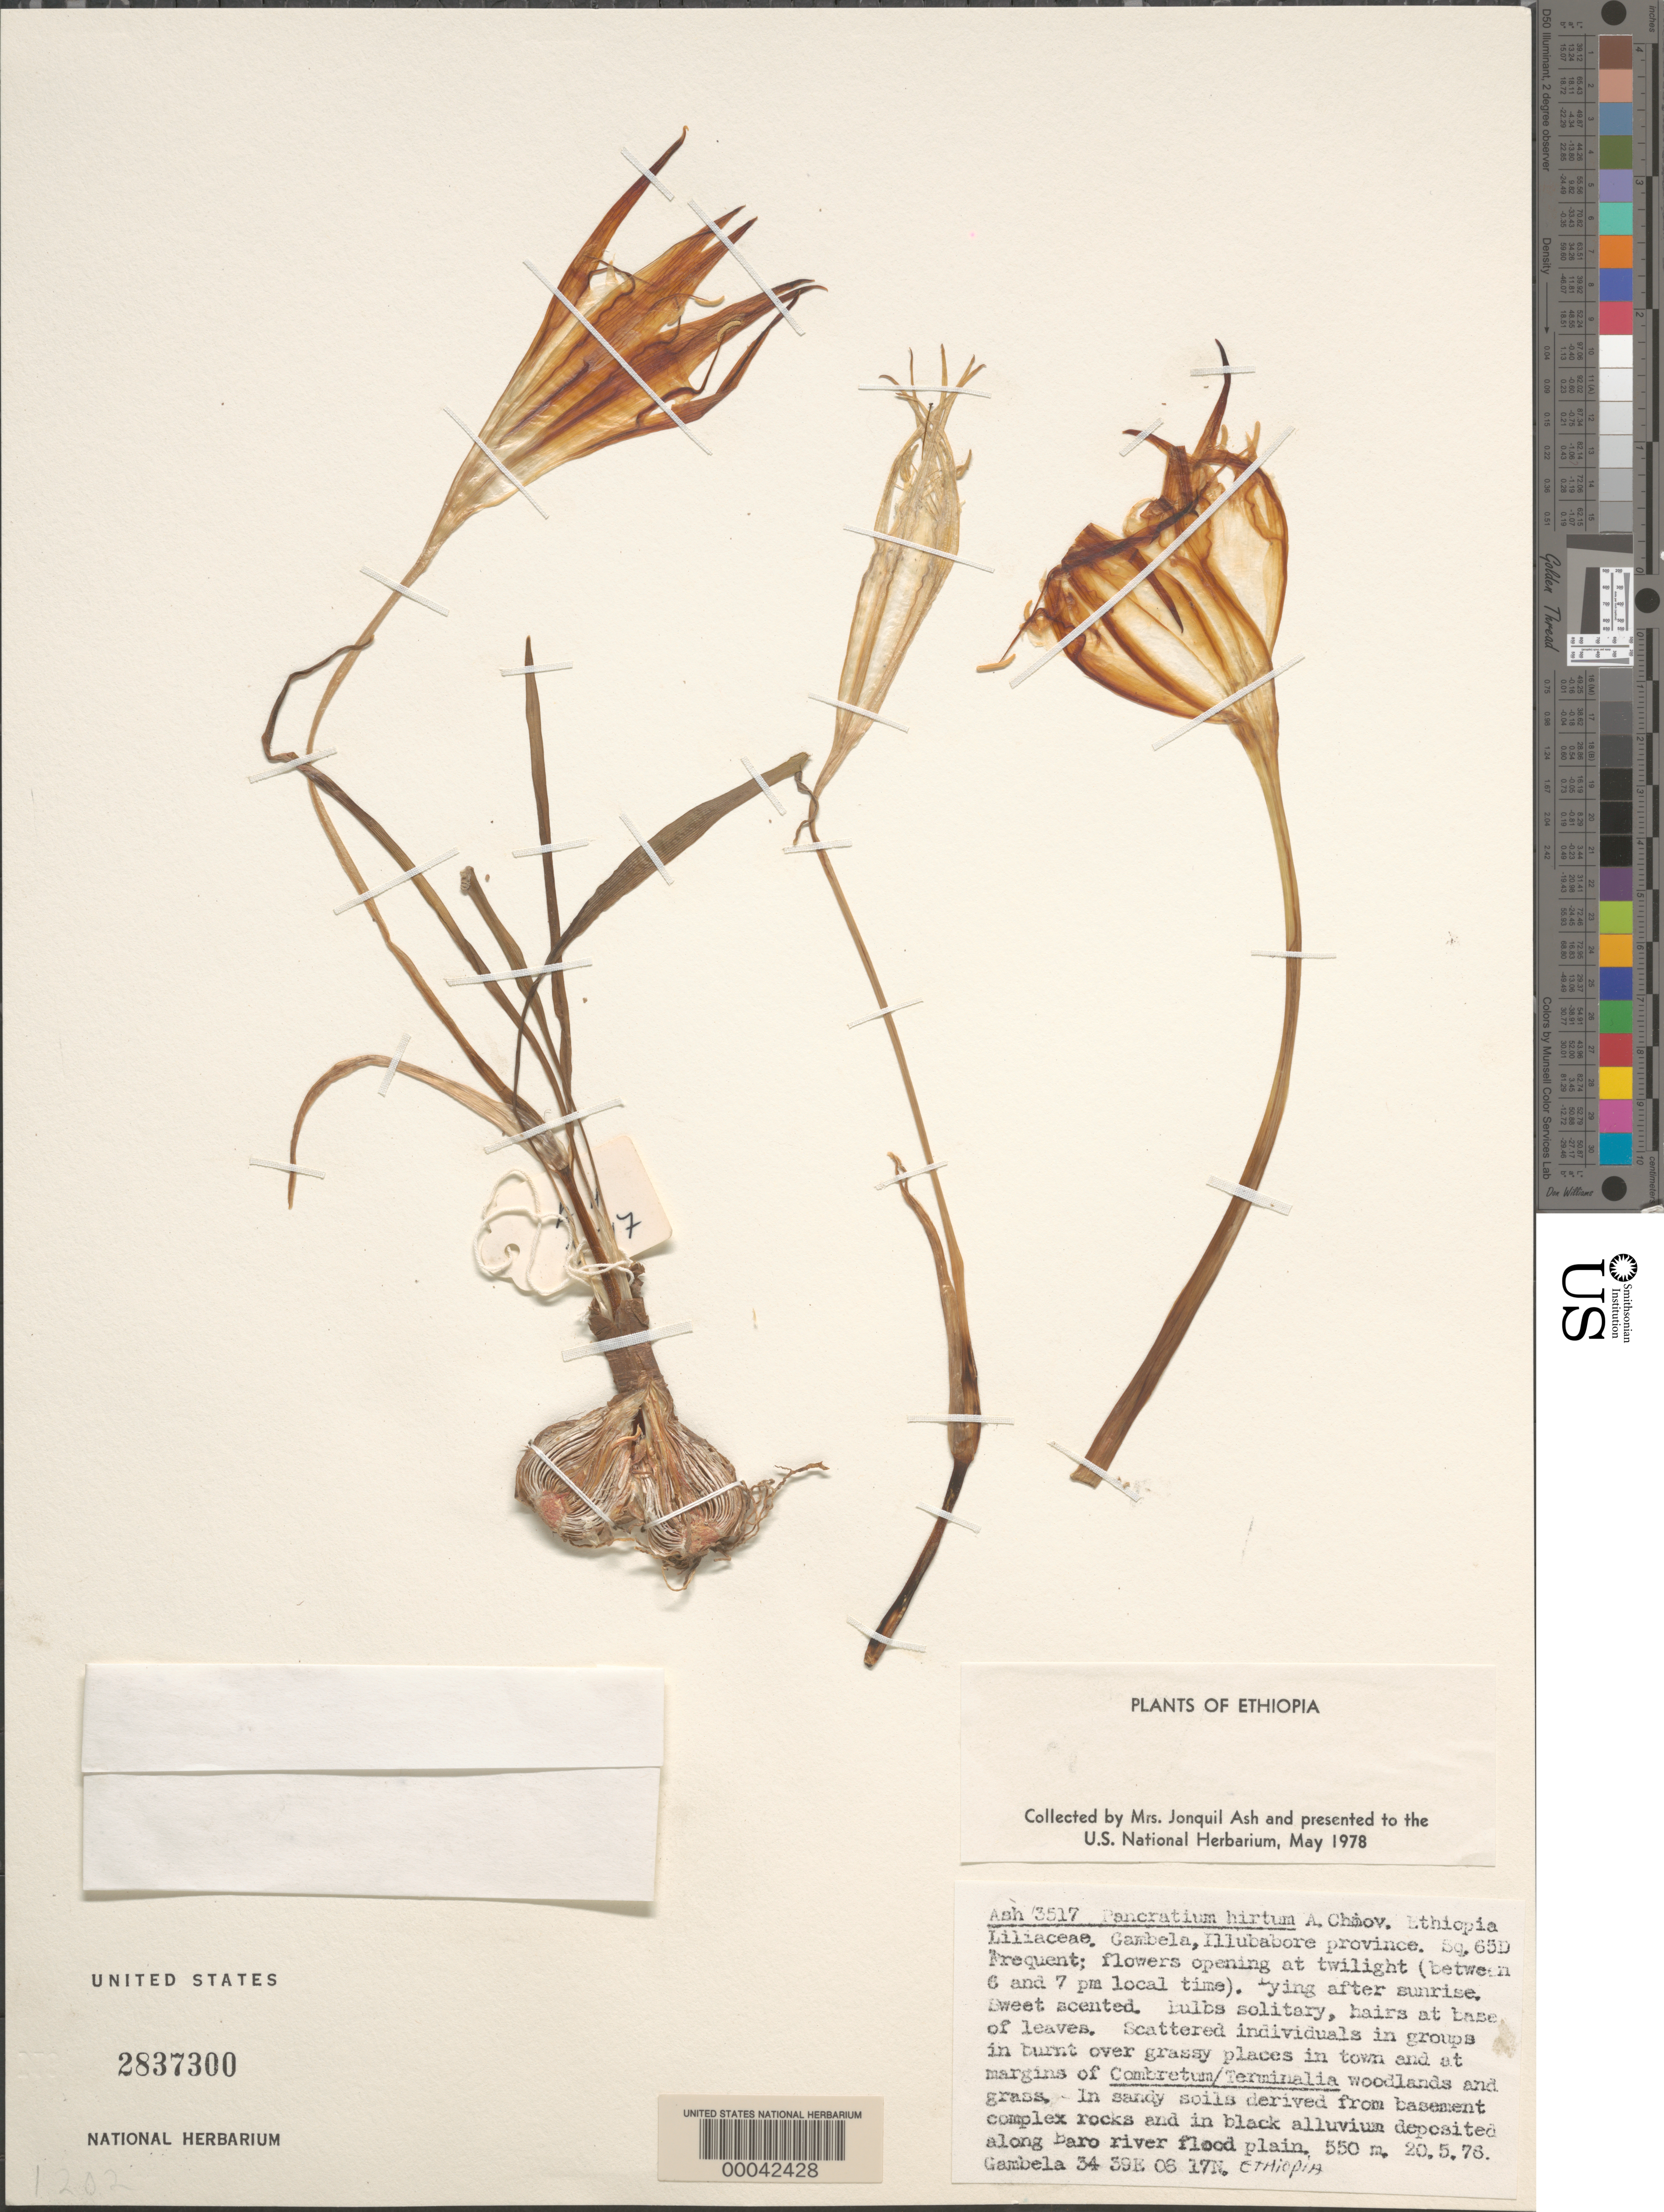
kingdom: Plantae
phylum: Tracheophyta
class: Liliopsida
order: Asparagales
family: Amaryllidaceae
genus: Pancratium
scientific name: Pancratium hirtum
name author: A. Chev.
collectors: J. Ash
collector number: Ash 3517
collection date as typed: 20 May 1976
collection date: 1976-05-20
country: Ethiopia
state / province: Oromiya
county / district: Illubabor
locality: Gambela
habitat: In burnt over grassy places in town & at margins of woodlands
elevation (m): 550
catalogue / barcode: US 2837300